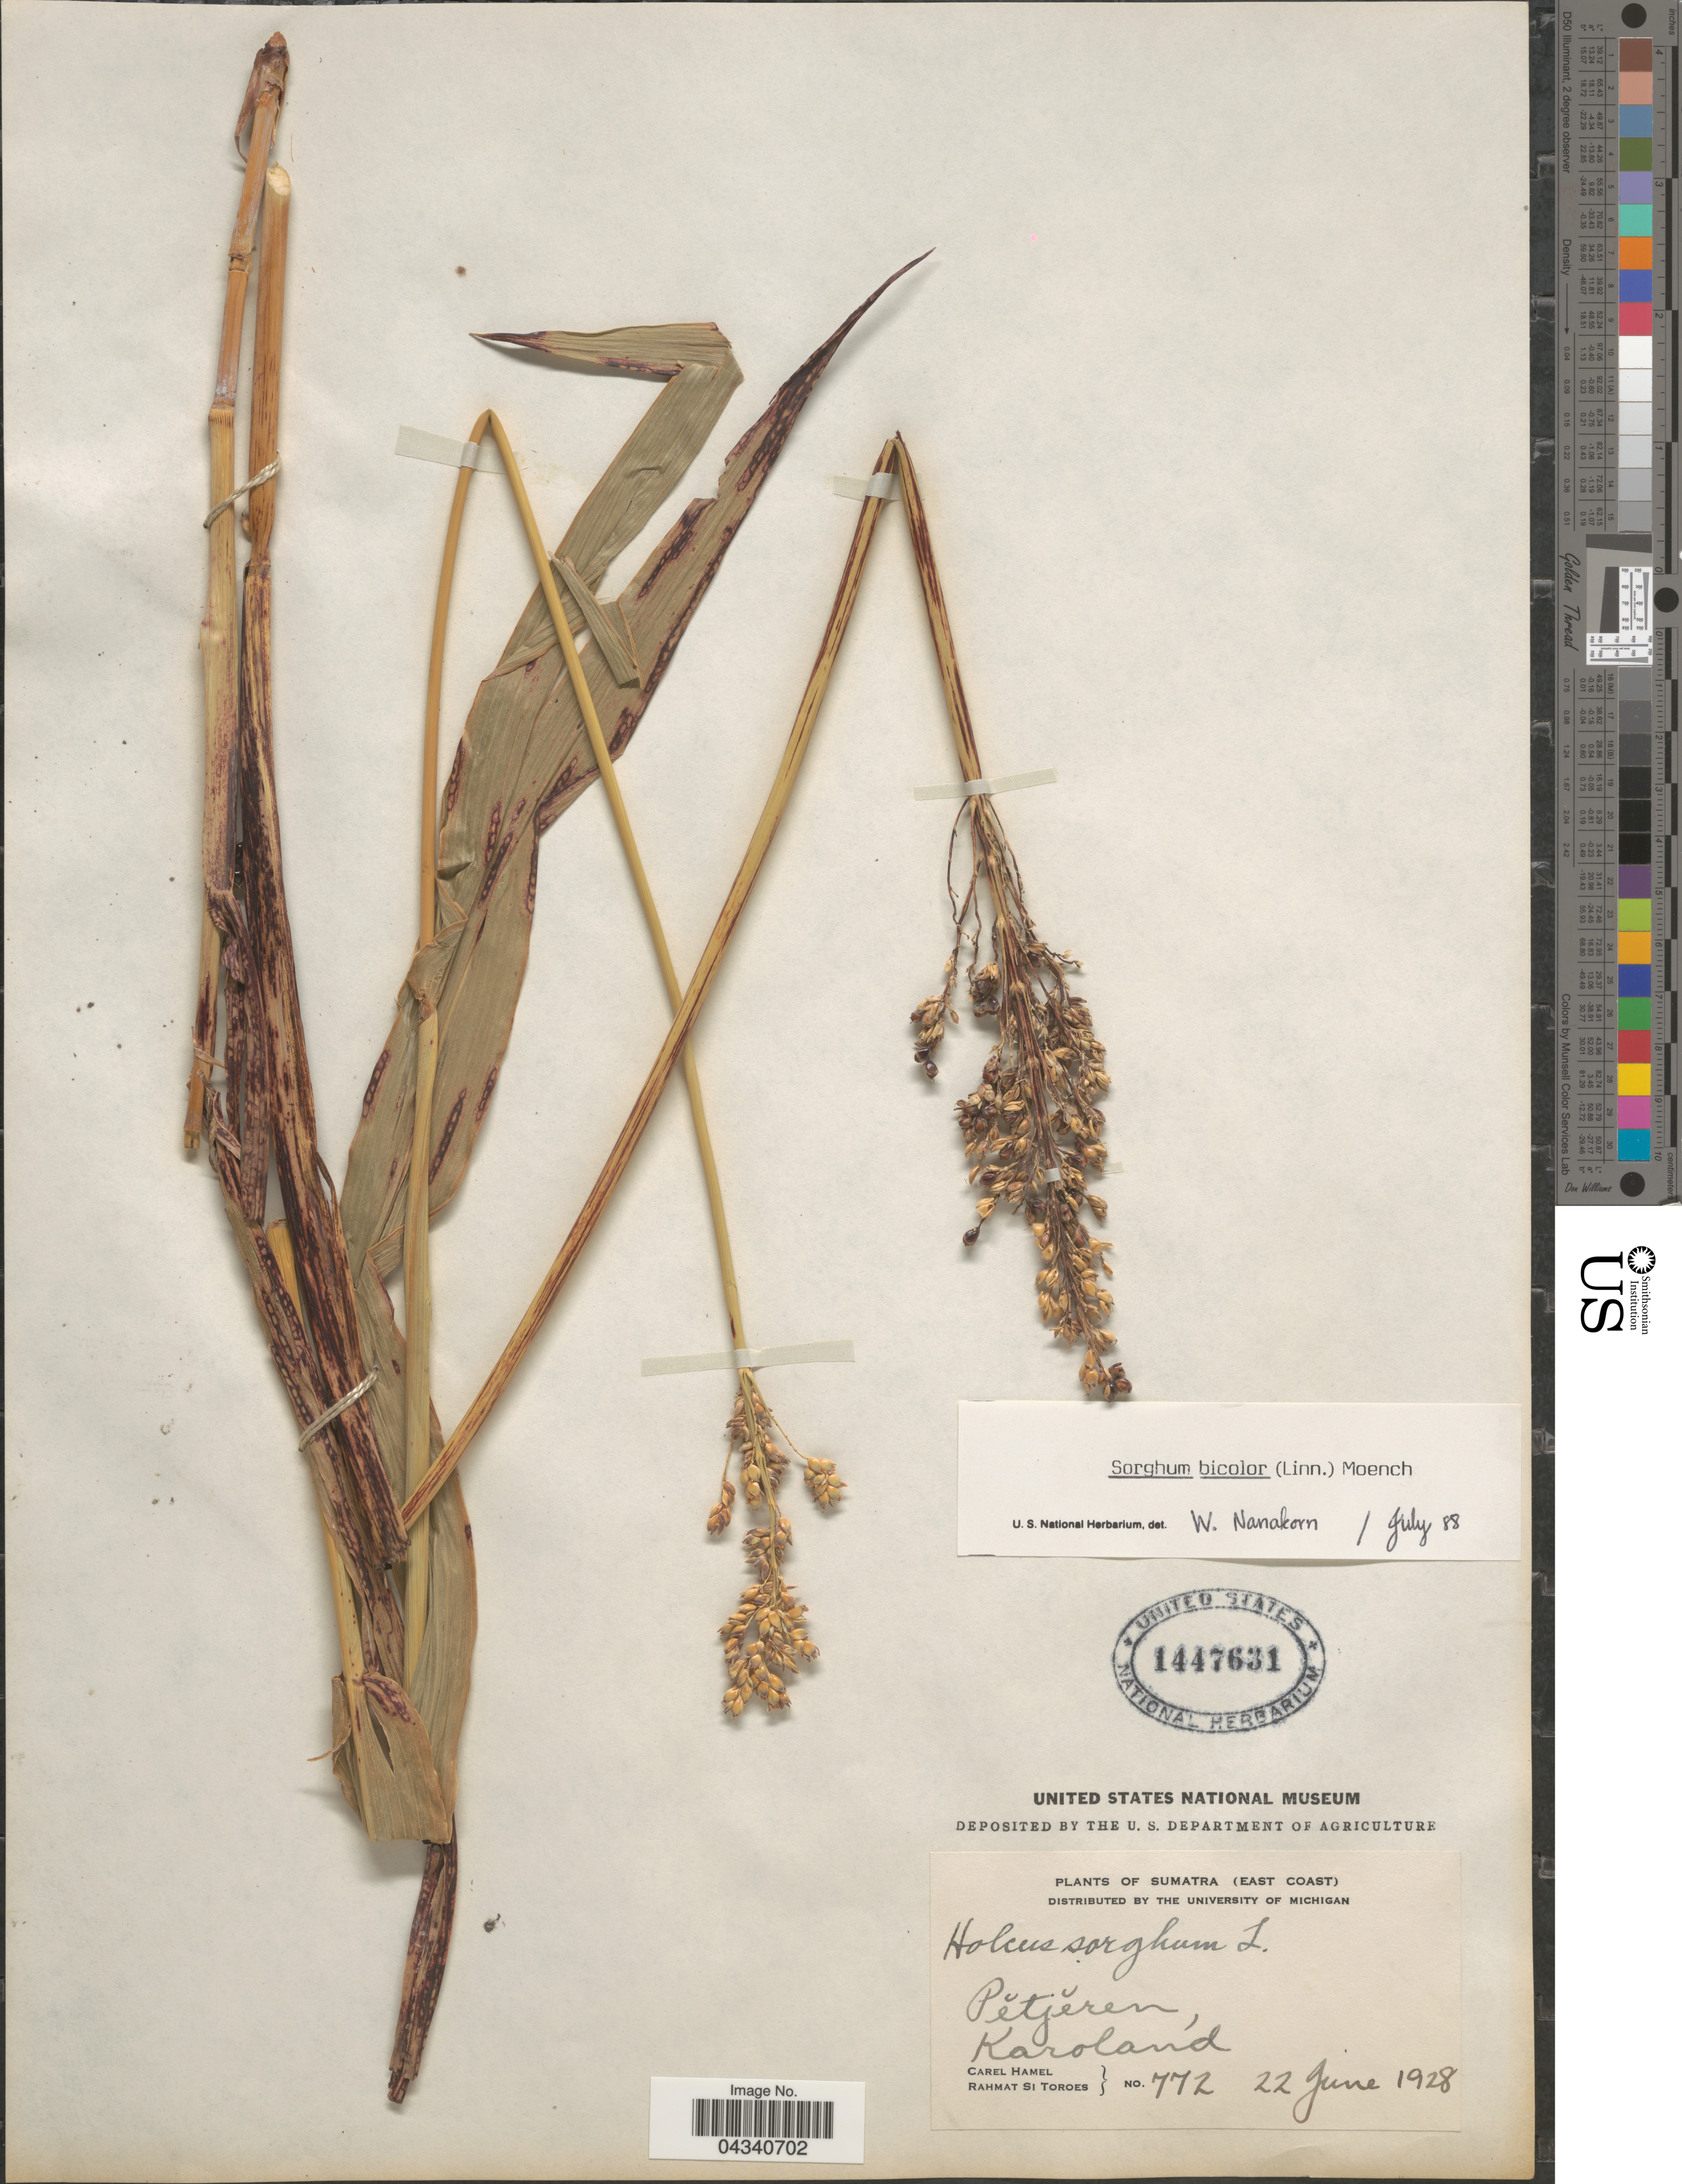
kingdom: Plantae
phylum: Tracheophyta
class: Liliopsida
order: Poales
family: Poaceae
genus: Sorghum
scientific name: Sorghum bicolor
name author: (L.) Moench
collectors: C. Hamel & Rahmat Si Boeea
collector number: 772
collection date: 1928-06-22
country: Indonesia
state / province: Sumatra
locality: (East Coast). Pětjěren, Karoland.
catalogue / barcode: US 1447631